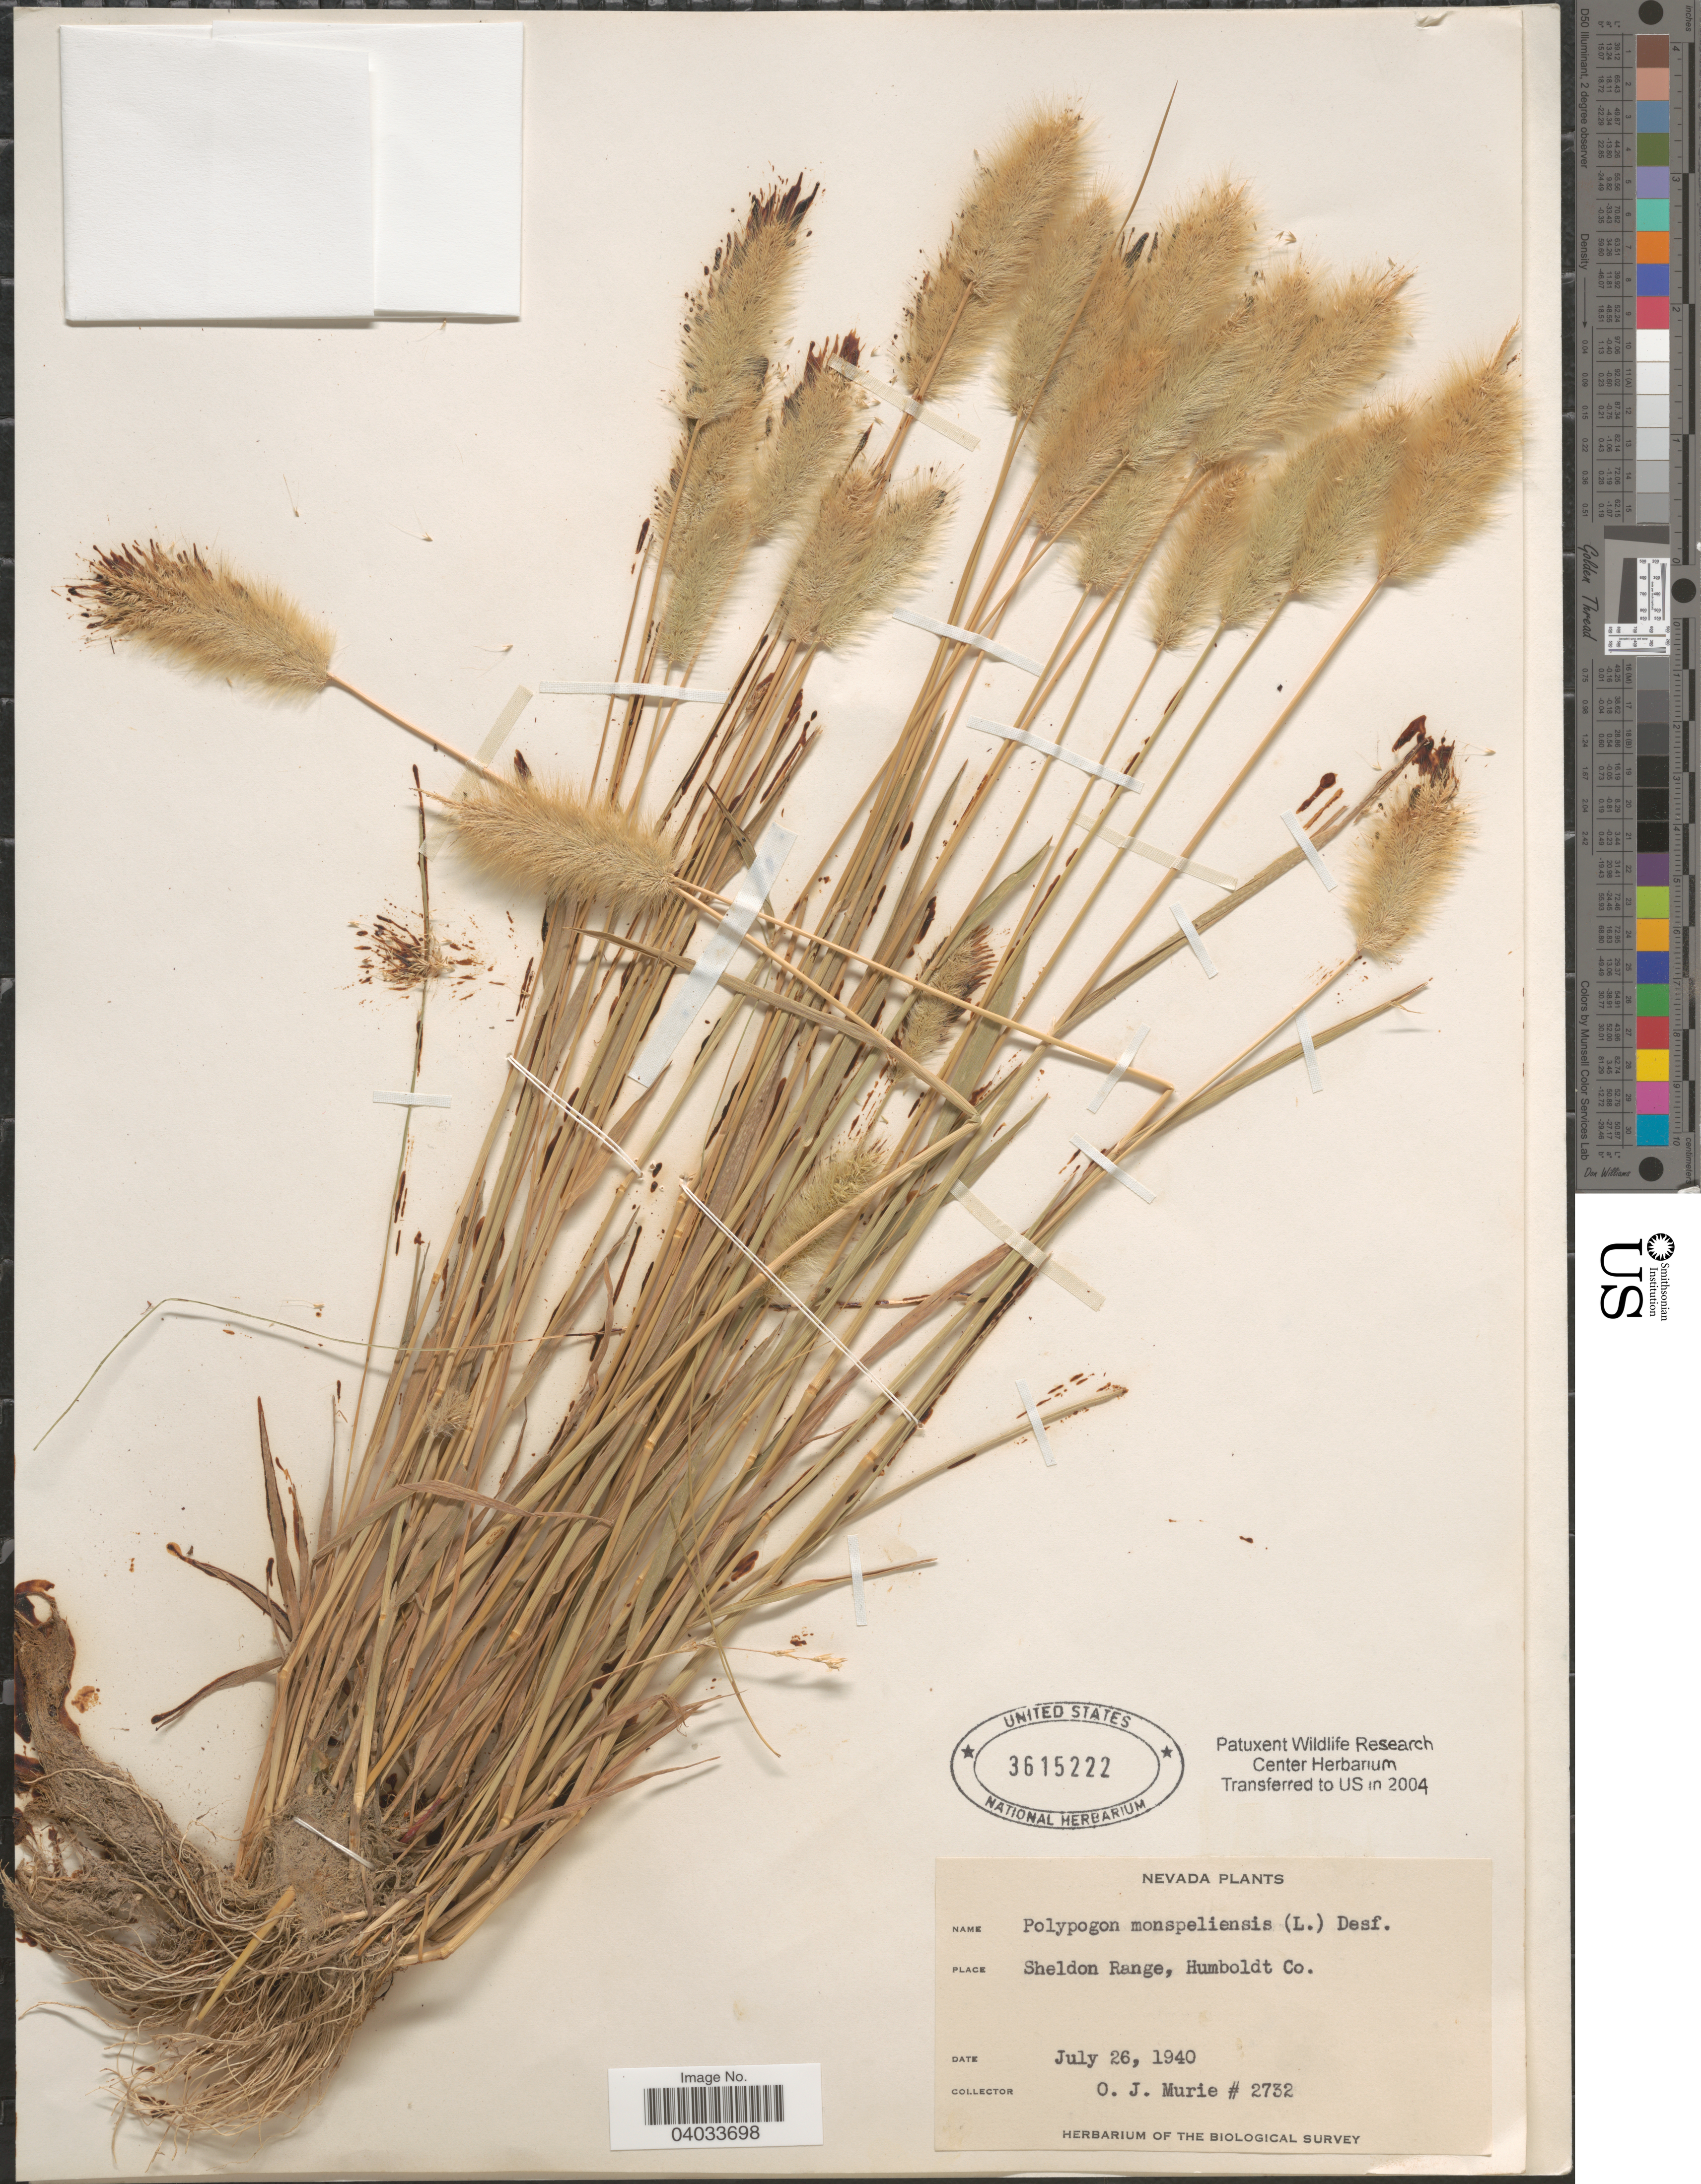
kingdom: Plantae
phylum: Tracheophyta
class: Liliopsida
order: Poales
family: Poaceae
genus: Polypogon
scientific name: Polypogon monspeliensis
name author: (L.) Desf.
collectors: O. Murie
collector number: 2732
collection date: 1940-07-26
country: United States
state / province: Nevada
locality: Sheldon Range, Humboldt Co.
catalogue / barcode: US 3615222